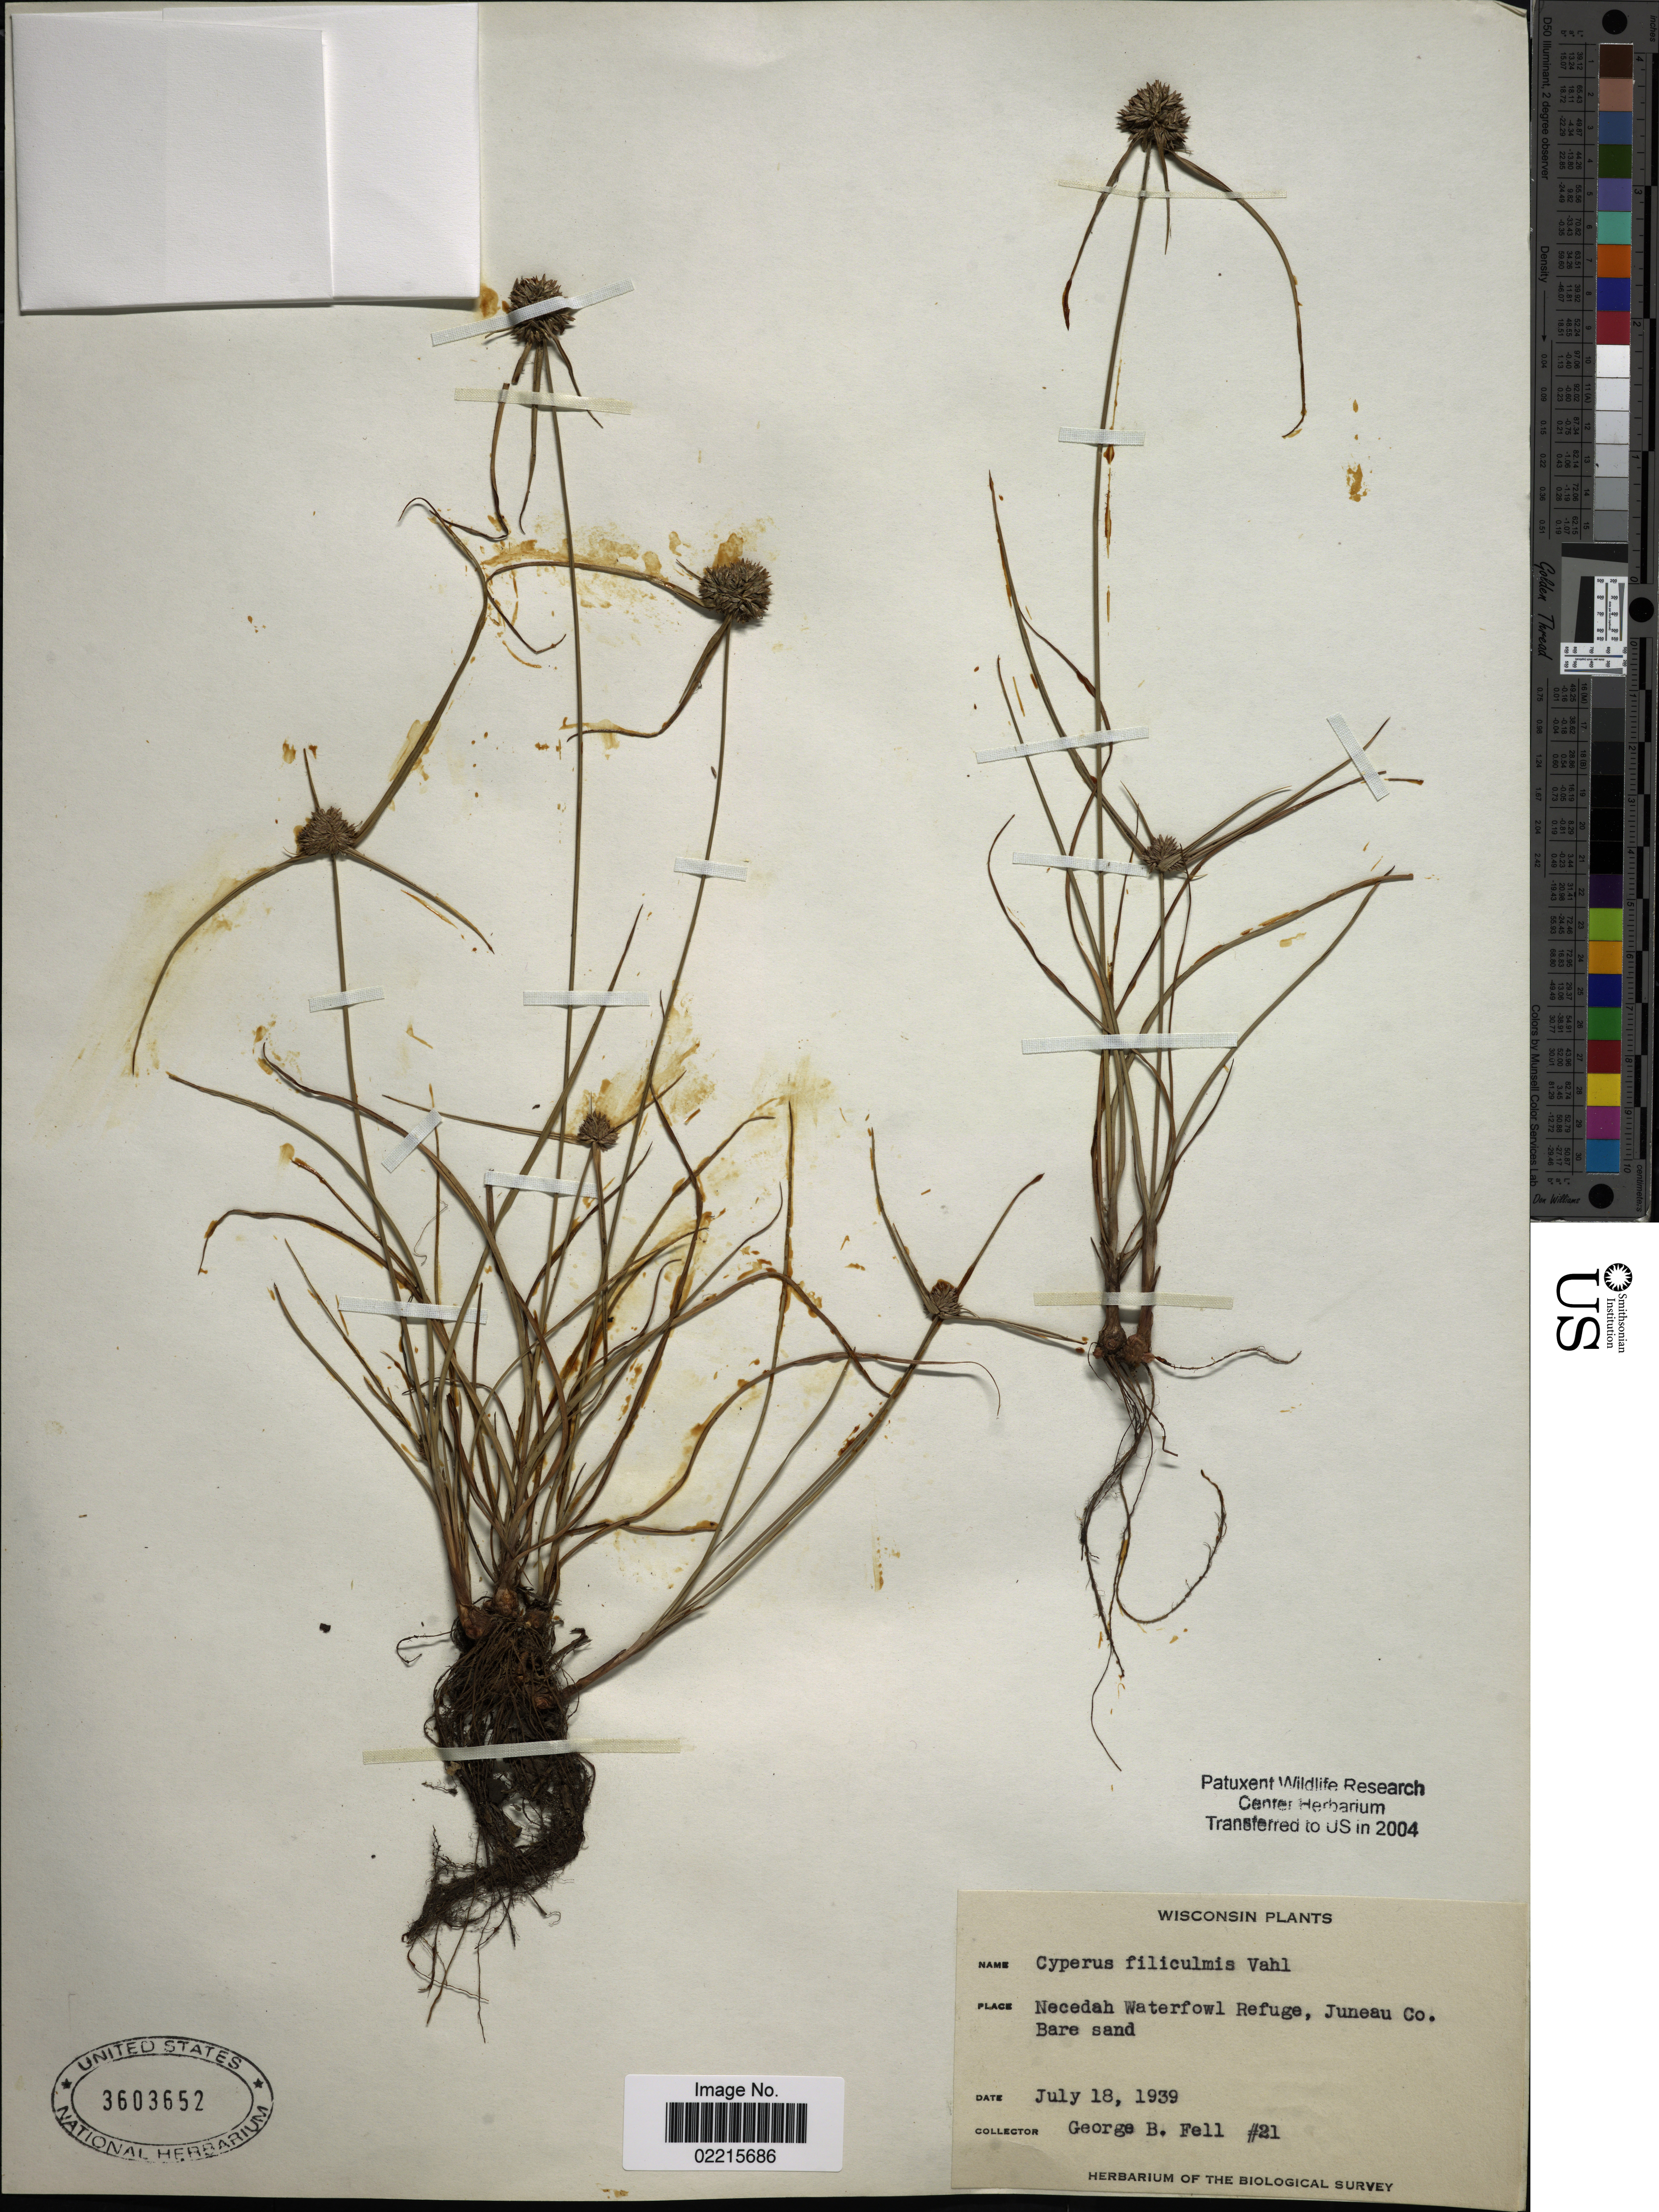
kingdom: Plantae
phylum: Tracheophyta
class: Liliopsida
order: Poales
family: Cyperaceae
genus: Cyperus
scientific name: Cyperus filiculmis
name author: Vahl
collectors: G. Fell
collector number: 21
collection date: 1939-07-18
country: United States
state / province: Wisconsin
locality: Necedah Waterfowl Refuge, Juneau Co.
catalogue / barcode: US 3603652